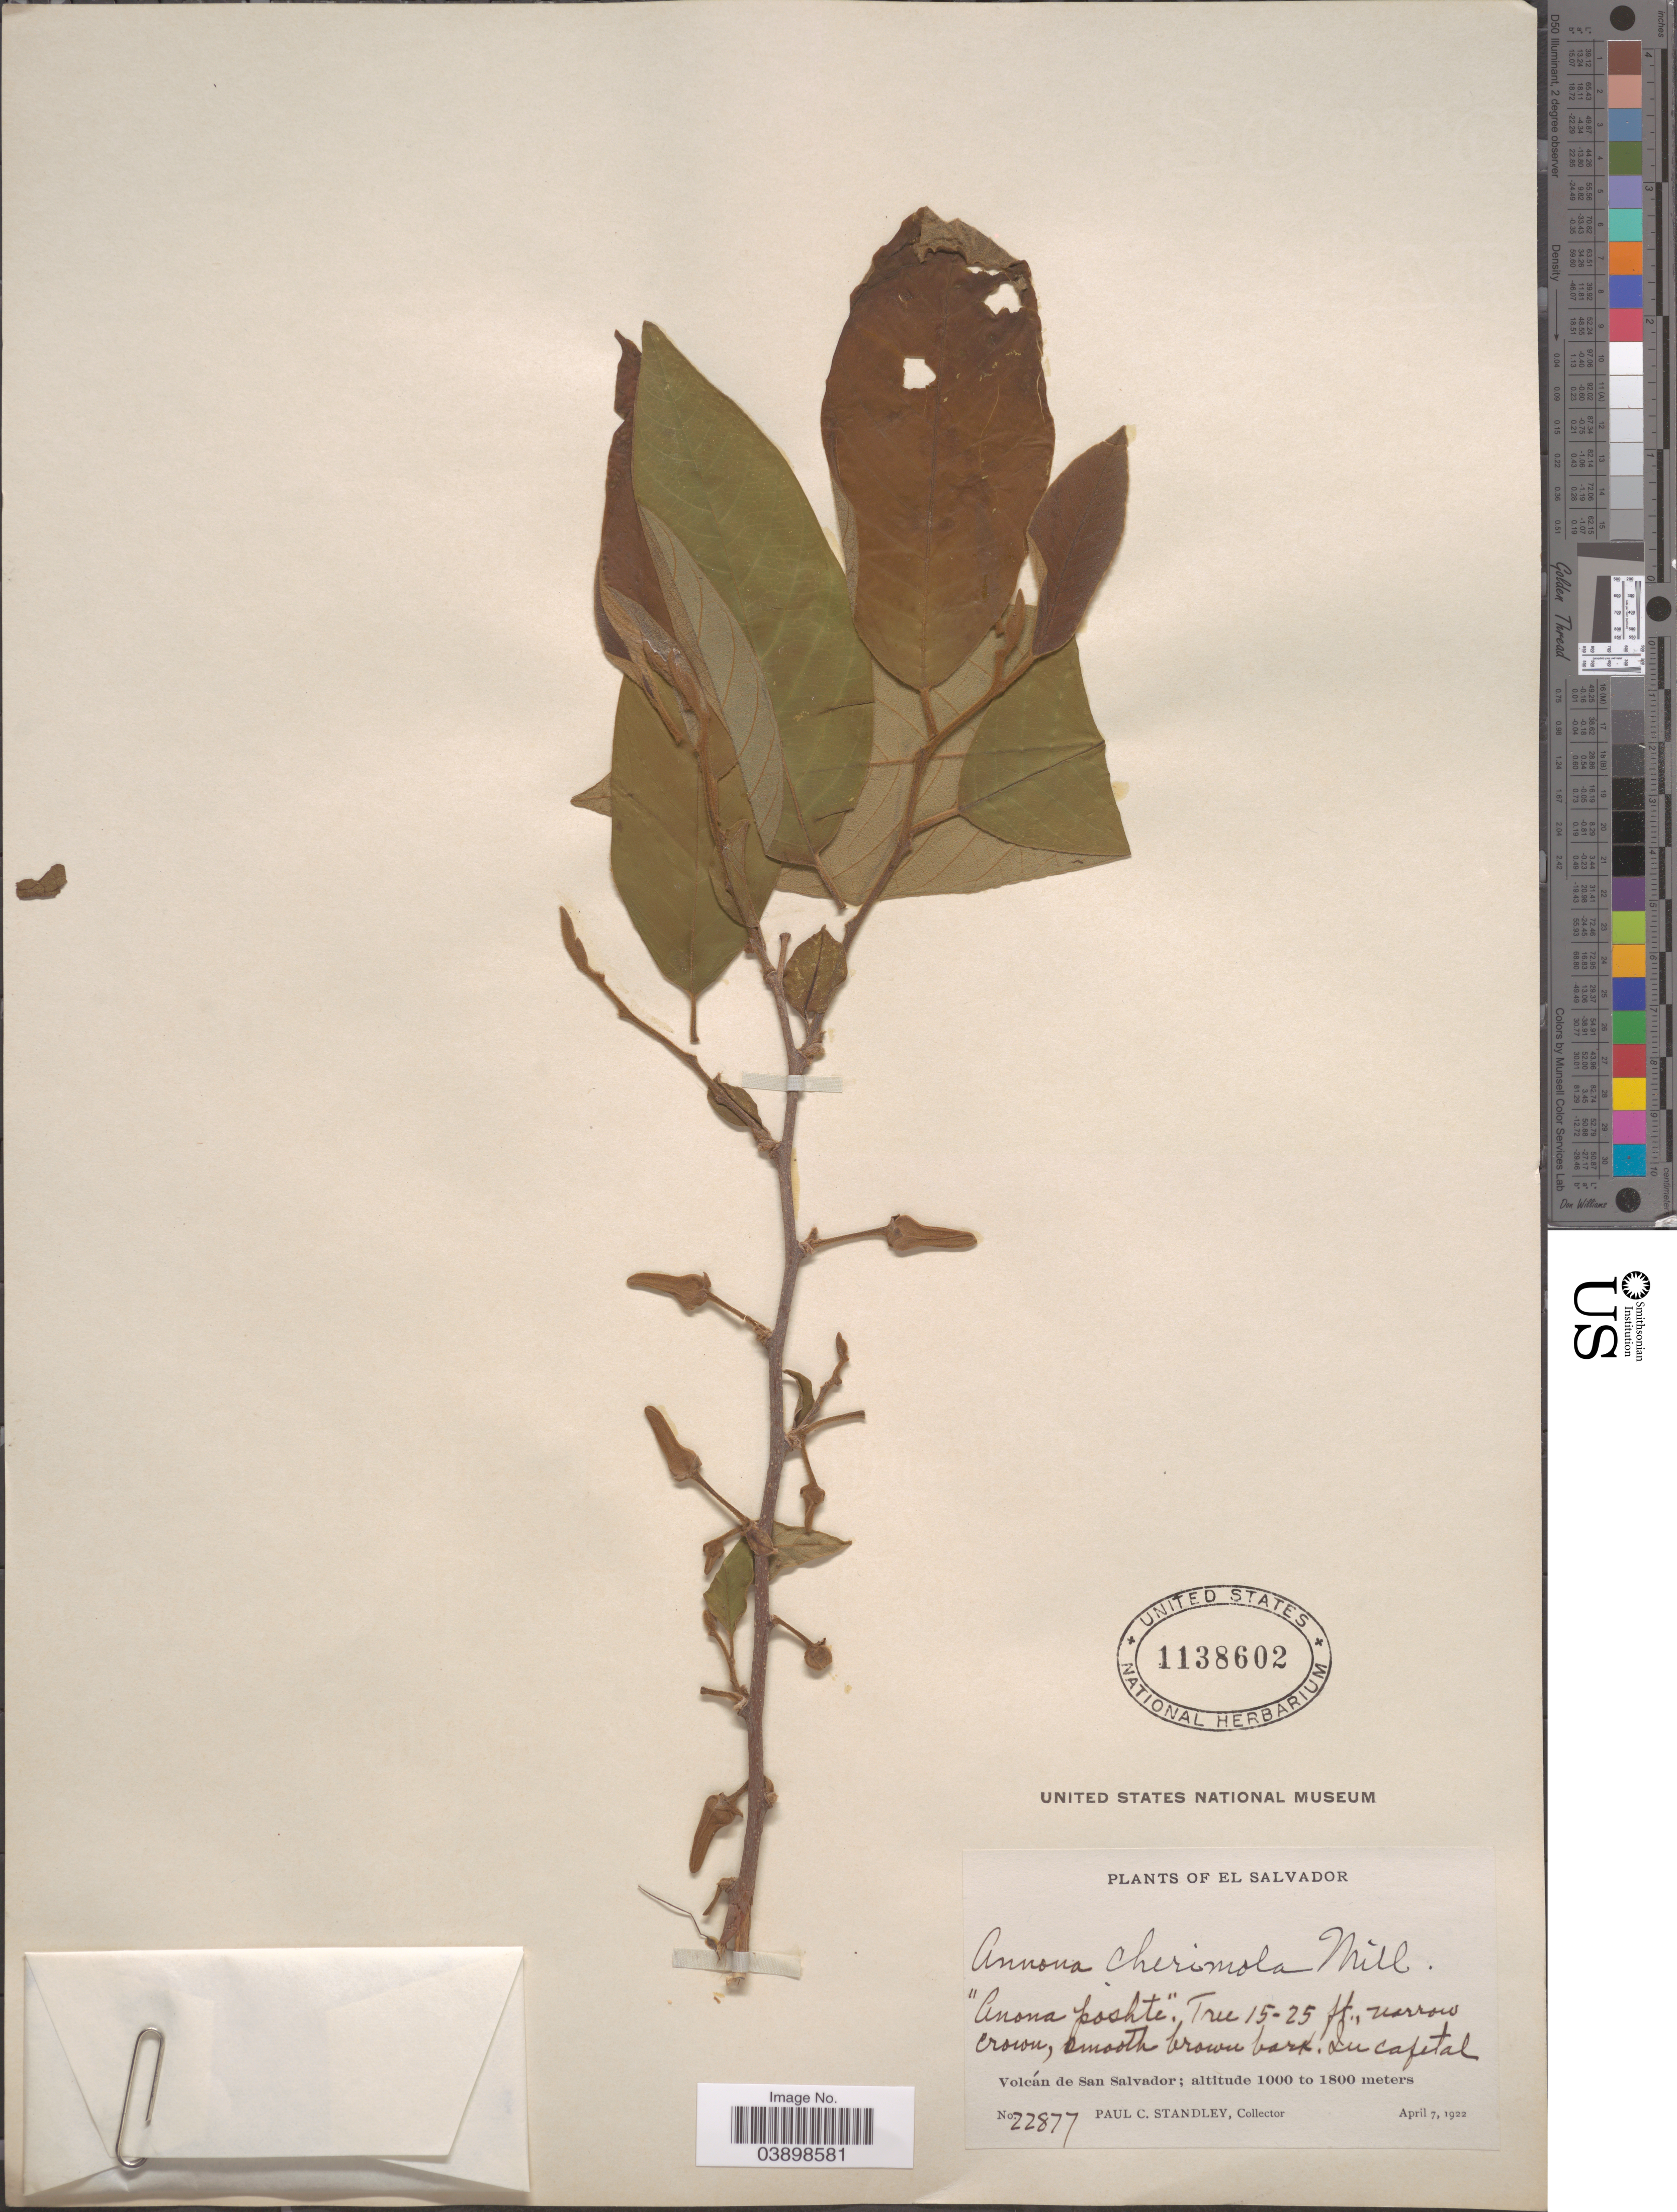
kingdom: Plantae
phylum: Tracheophyta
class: Magnoliopsida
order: Magnoliales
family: Annonaceae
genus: Annona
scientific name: Annona cherimola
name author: Mill.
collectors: P. C. Standley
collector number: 22877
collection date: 1922-04-07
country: El Salvador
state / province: San Salvador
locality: In cafetal. Volcán de San Salvador.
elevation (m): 1000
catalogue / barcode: US 1138602